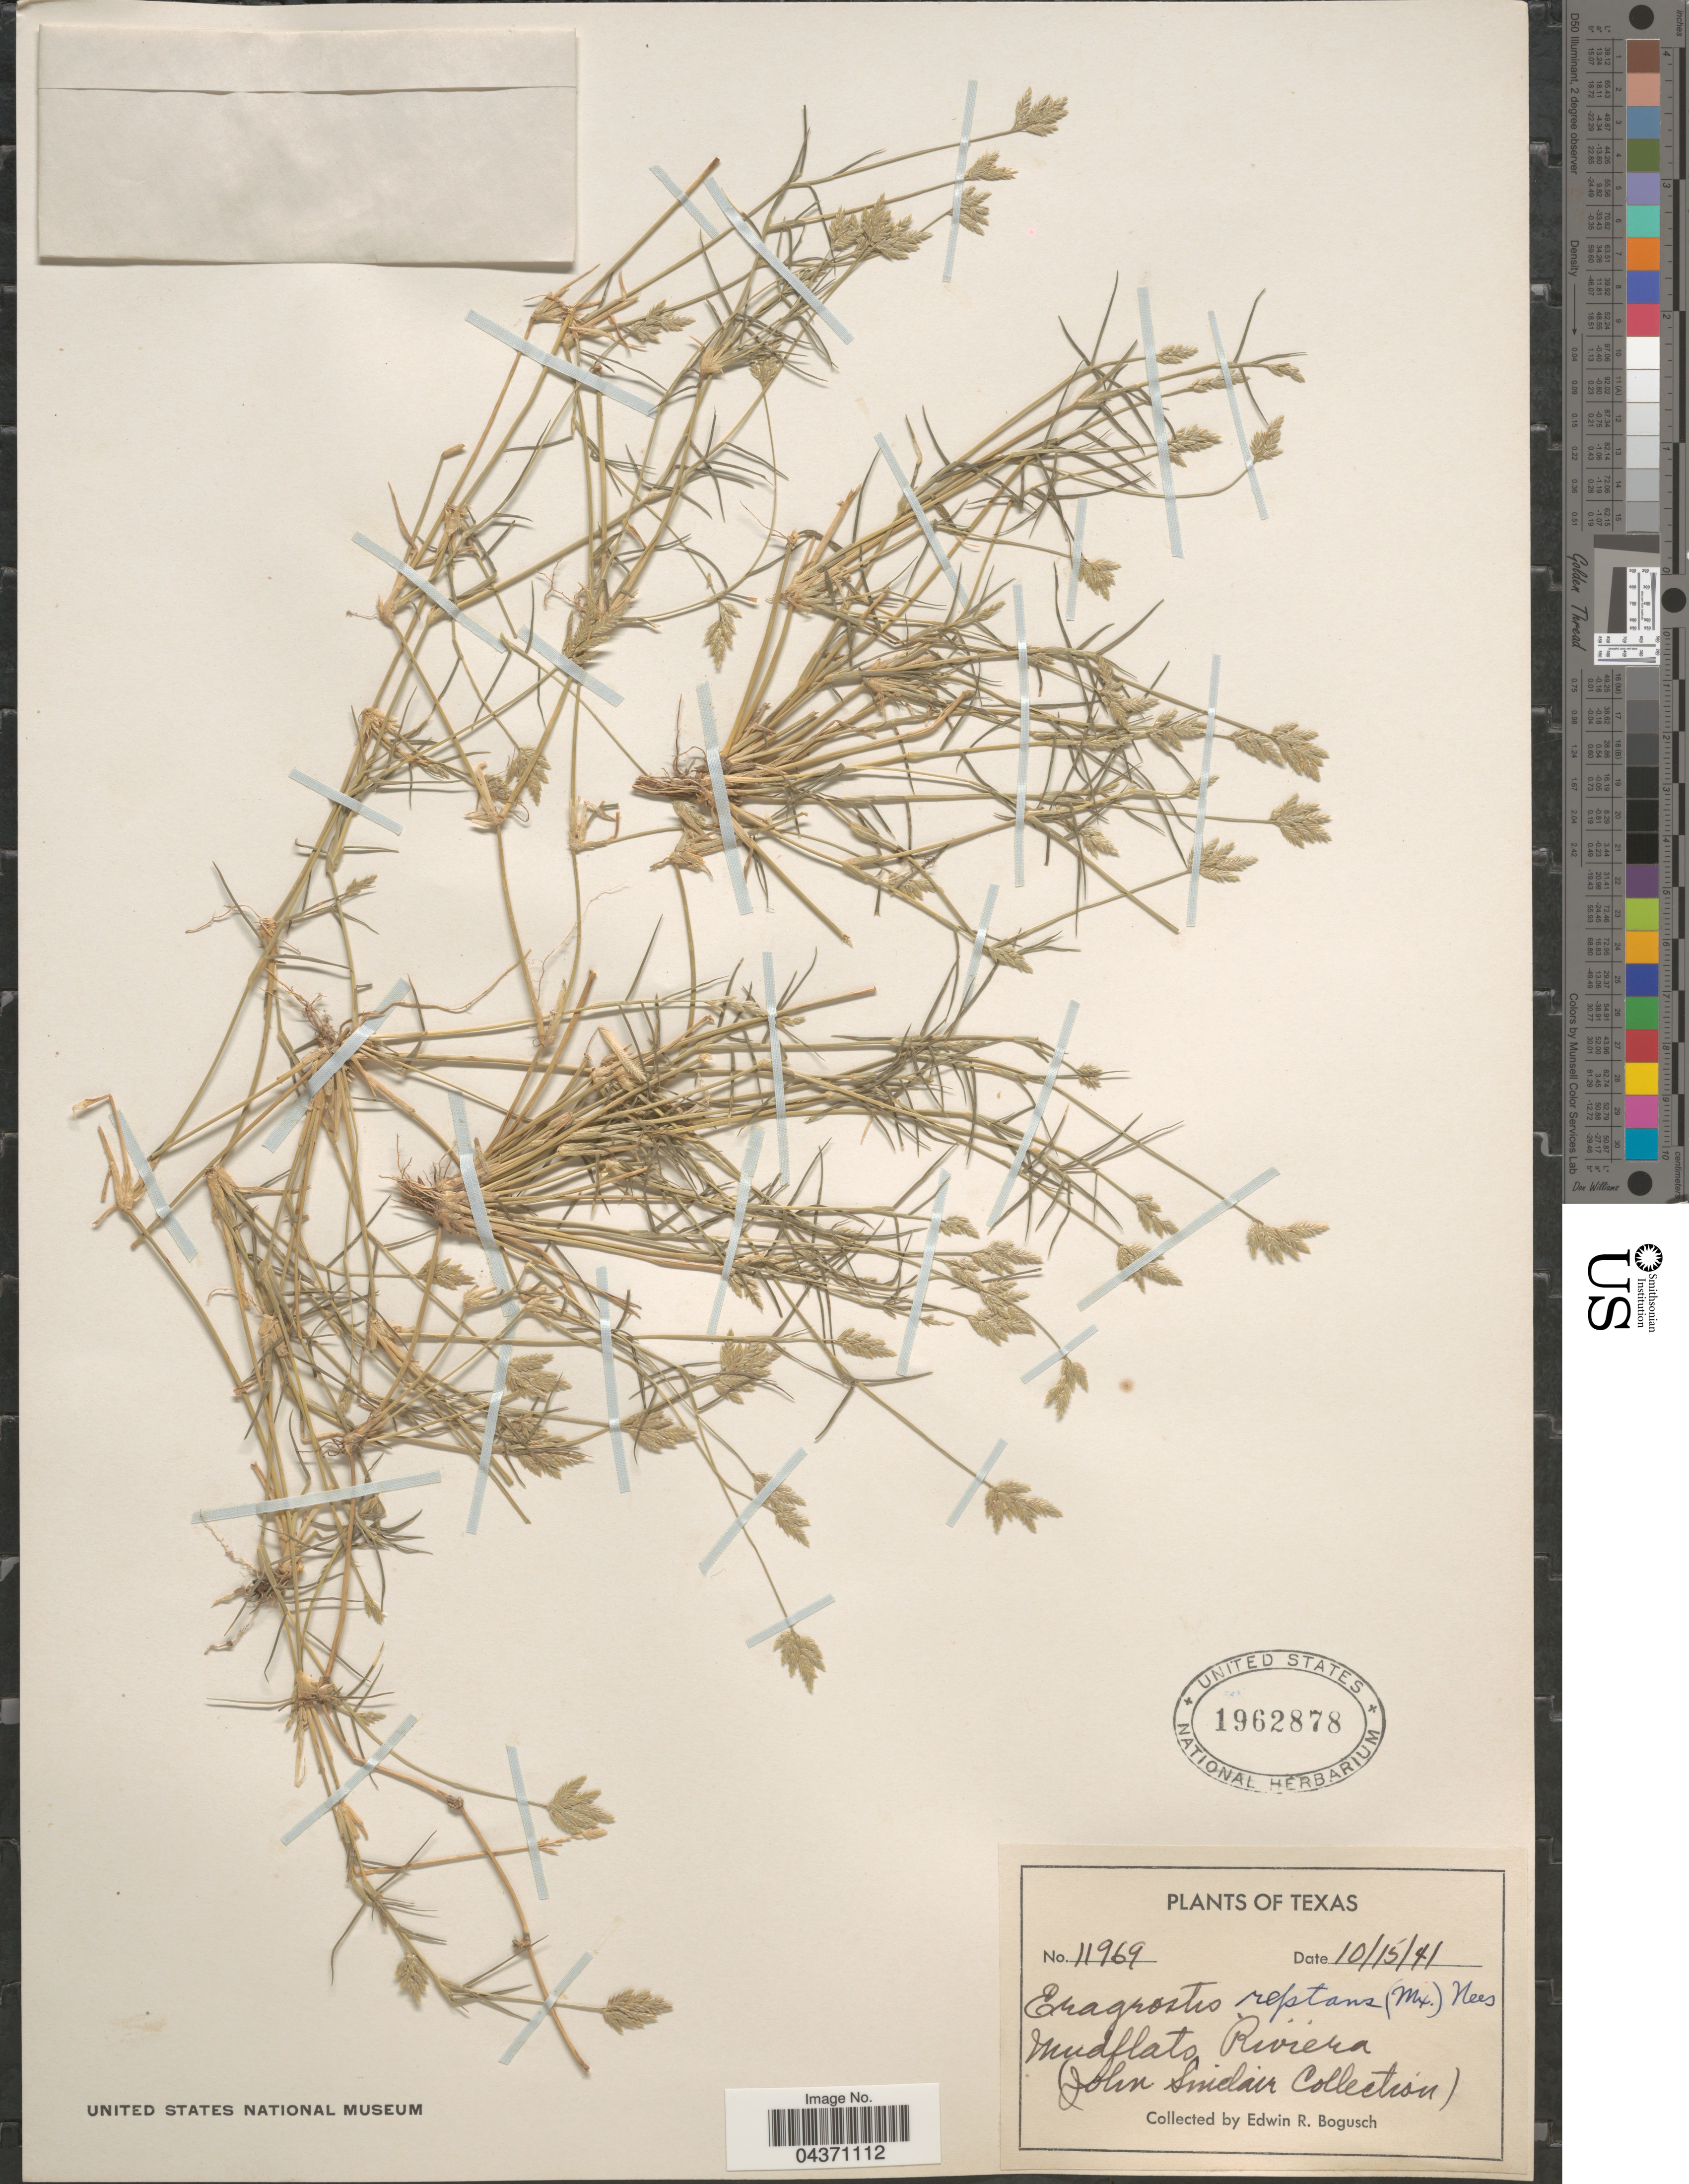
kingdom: Plantae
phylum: Tracheophyta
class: Liliopsida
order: Poales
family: Poaceae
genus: Eragrostis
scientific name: Eragrostis reptans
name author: (Michx.) Nees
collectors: E. Bogusch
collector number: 11969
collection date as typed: Transcribed d/m/y: 15/10/41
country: United States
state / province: Texas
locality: Mudflats, Riviera (John Sinclair Collection).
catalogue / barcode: US 1962878